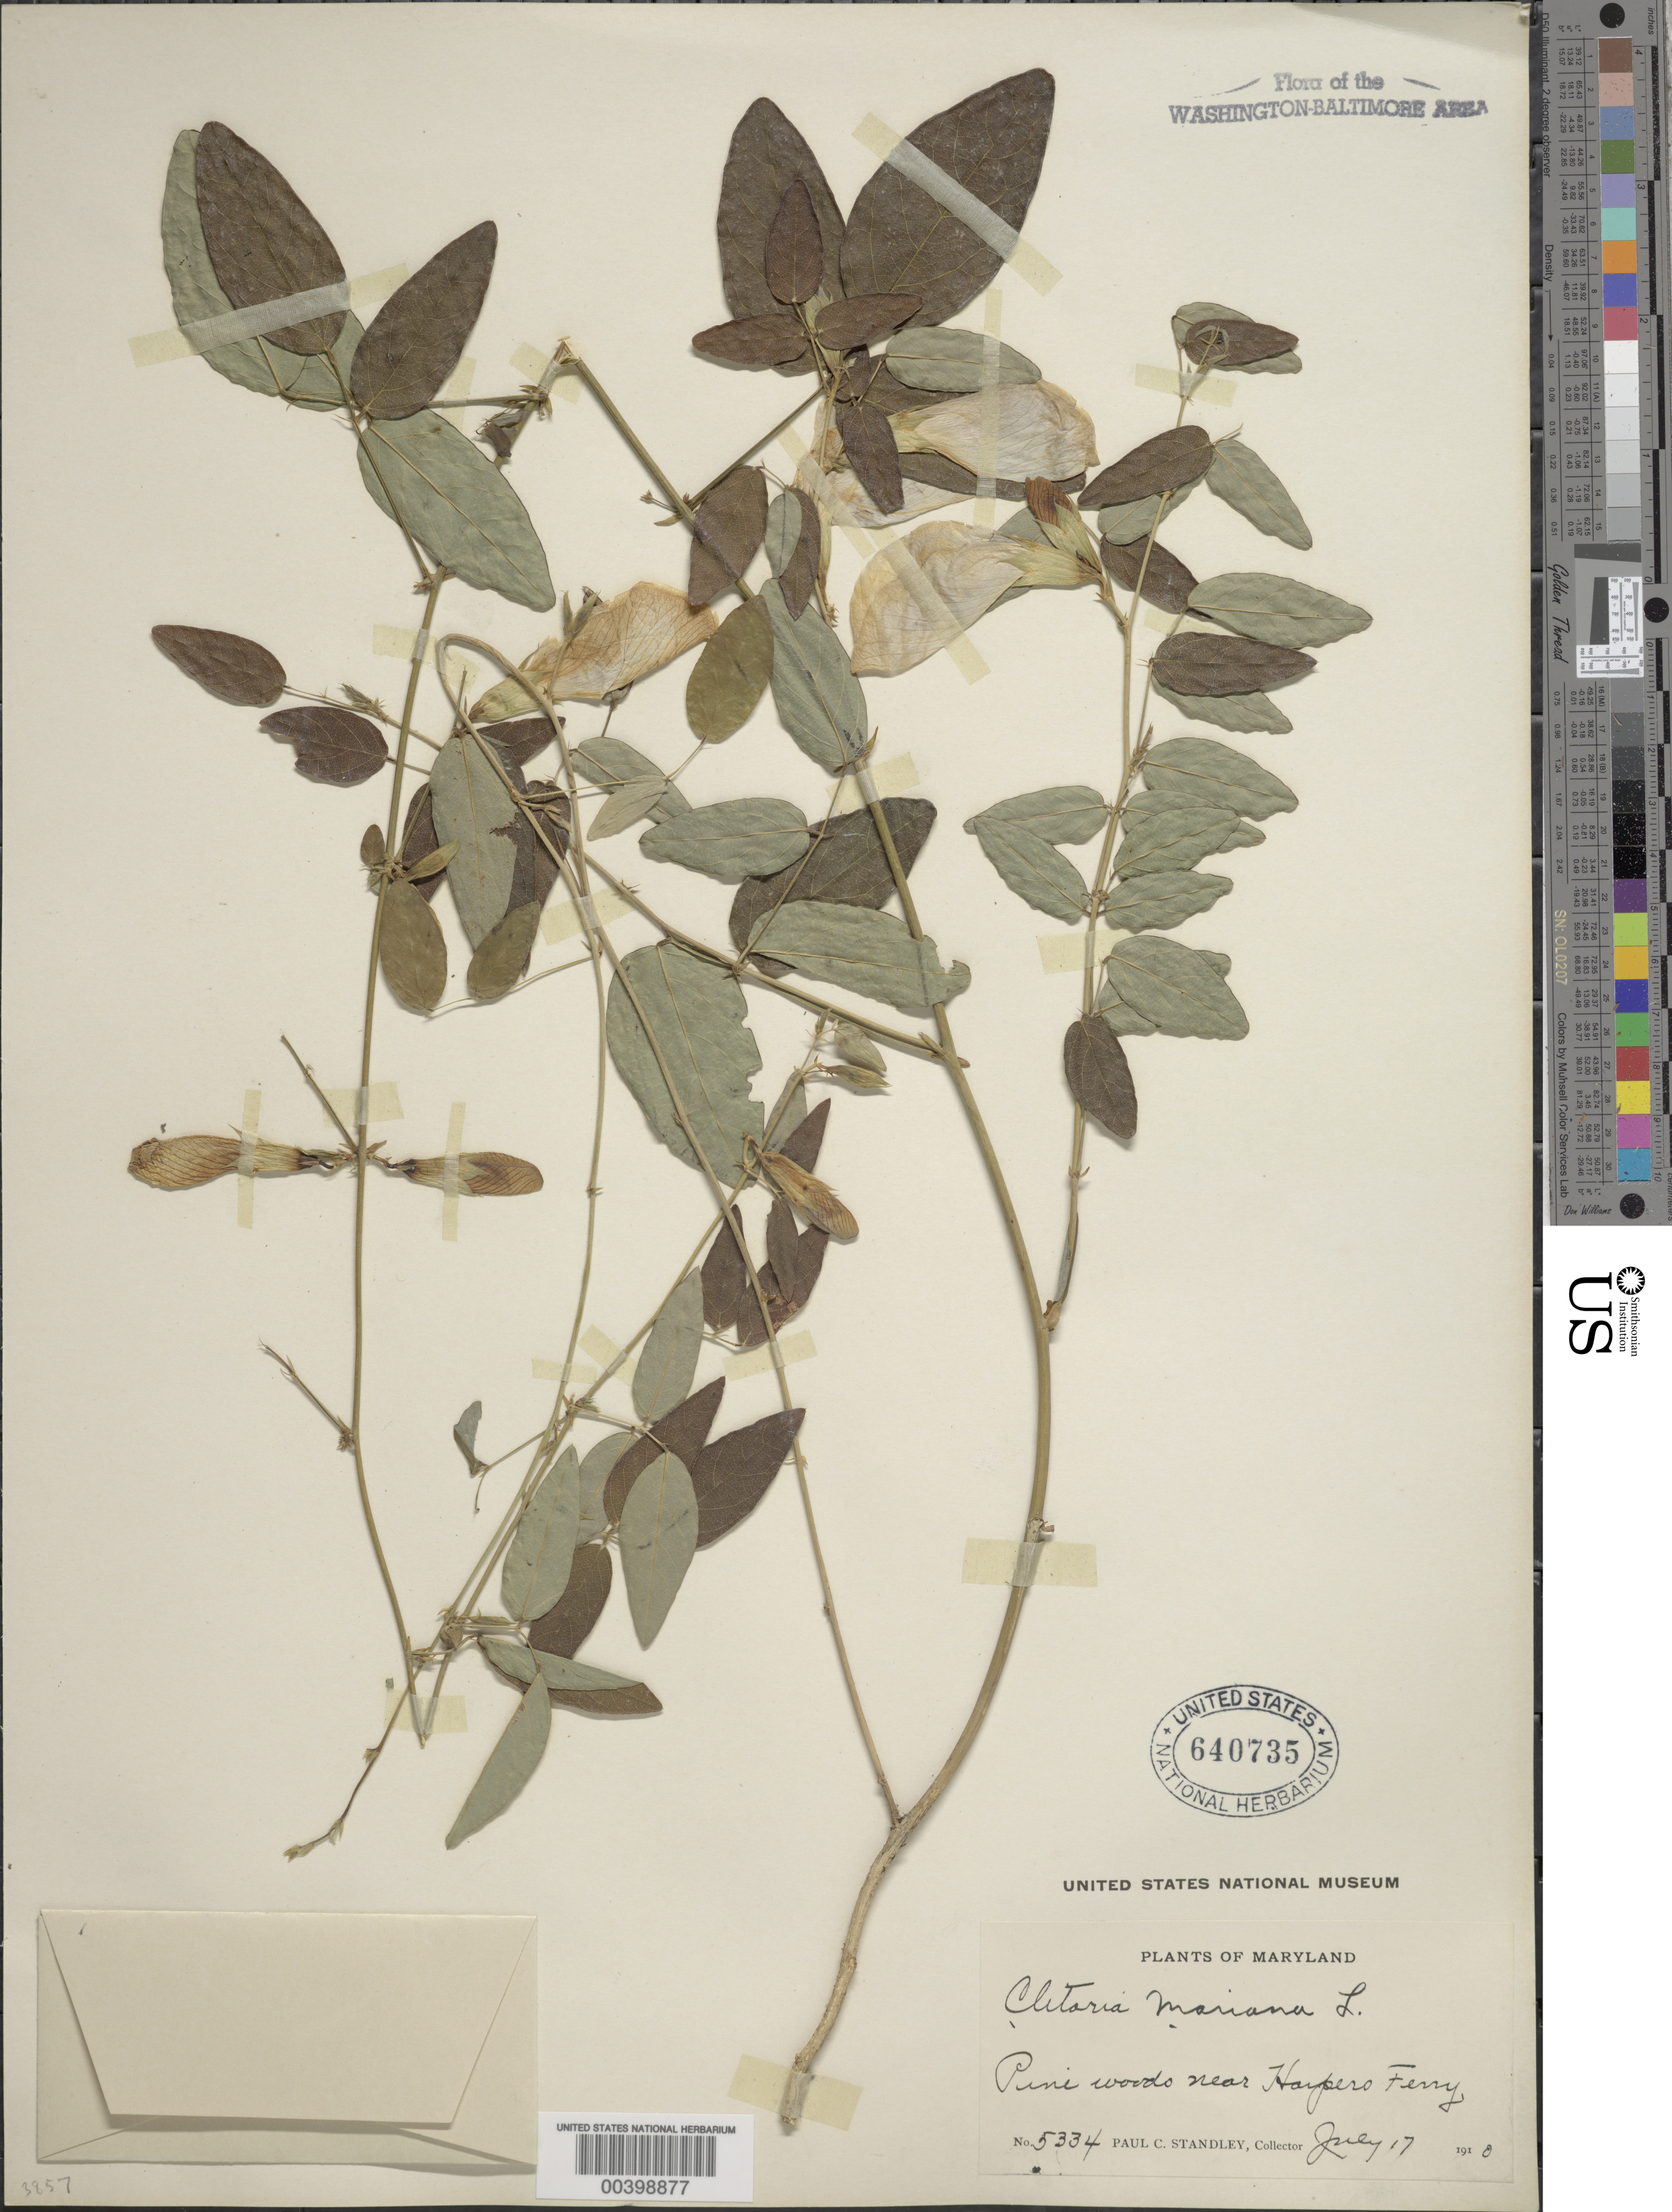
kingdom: Plantae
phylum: Tracheophyta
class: Magnoliopsida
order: Fabales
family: Fabaceae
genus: Clitoria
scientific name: Clitoria mariana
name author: L.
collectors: P. C. Standley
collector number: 5334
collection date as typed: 17 Jul 1910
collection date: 1910-07-17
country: United States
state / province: Maryland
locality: Near Harpers Ferry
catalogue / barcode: US 640735